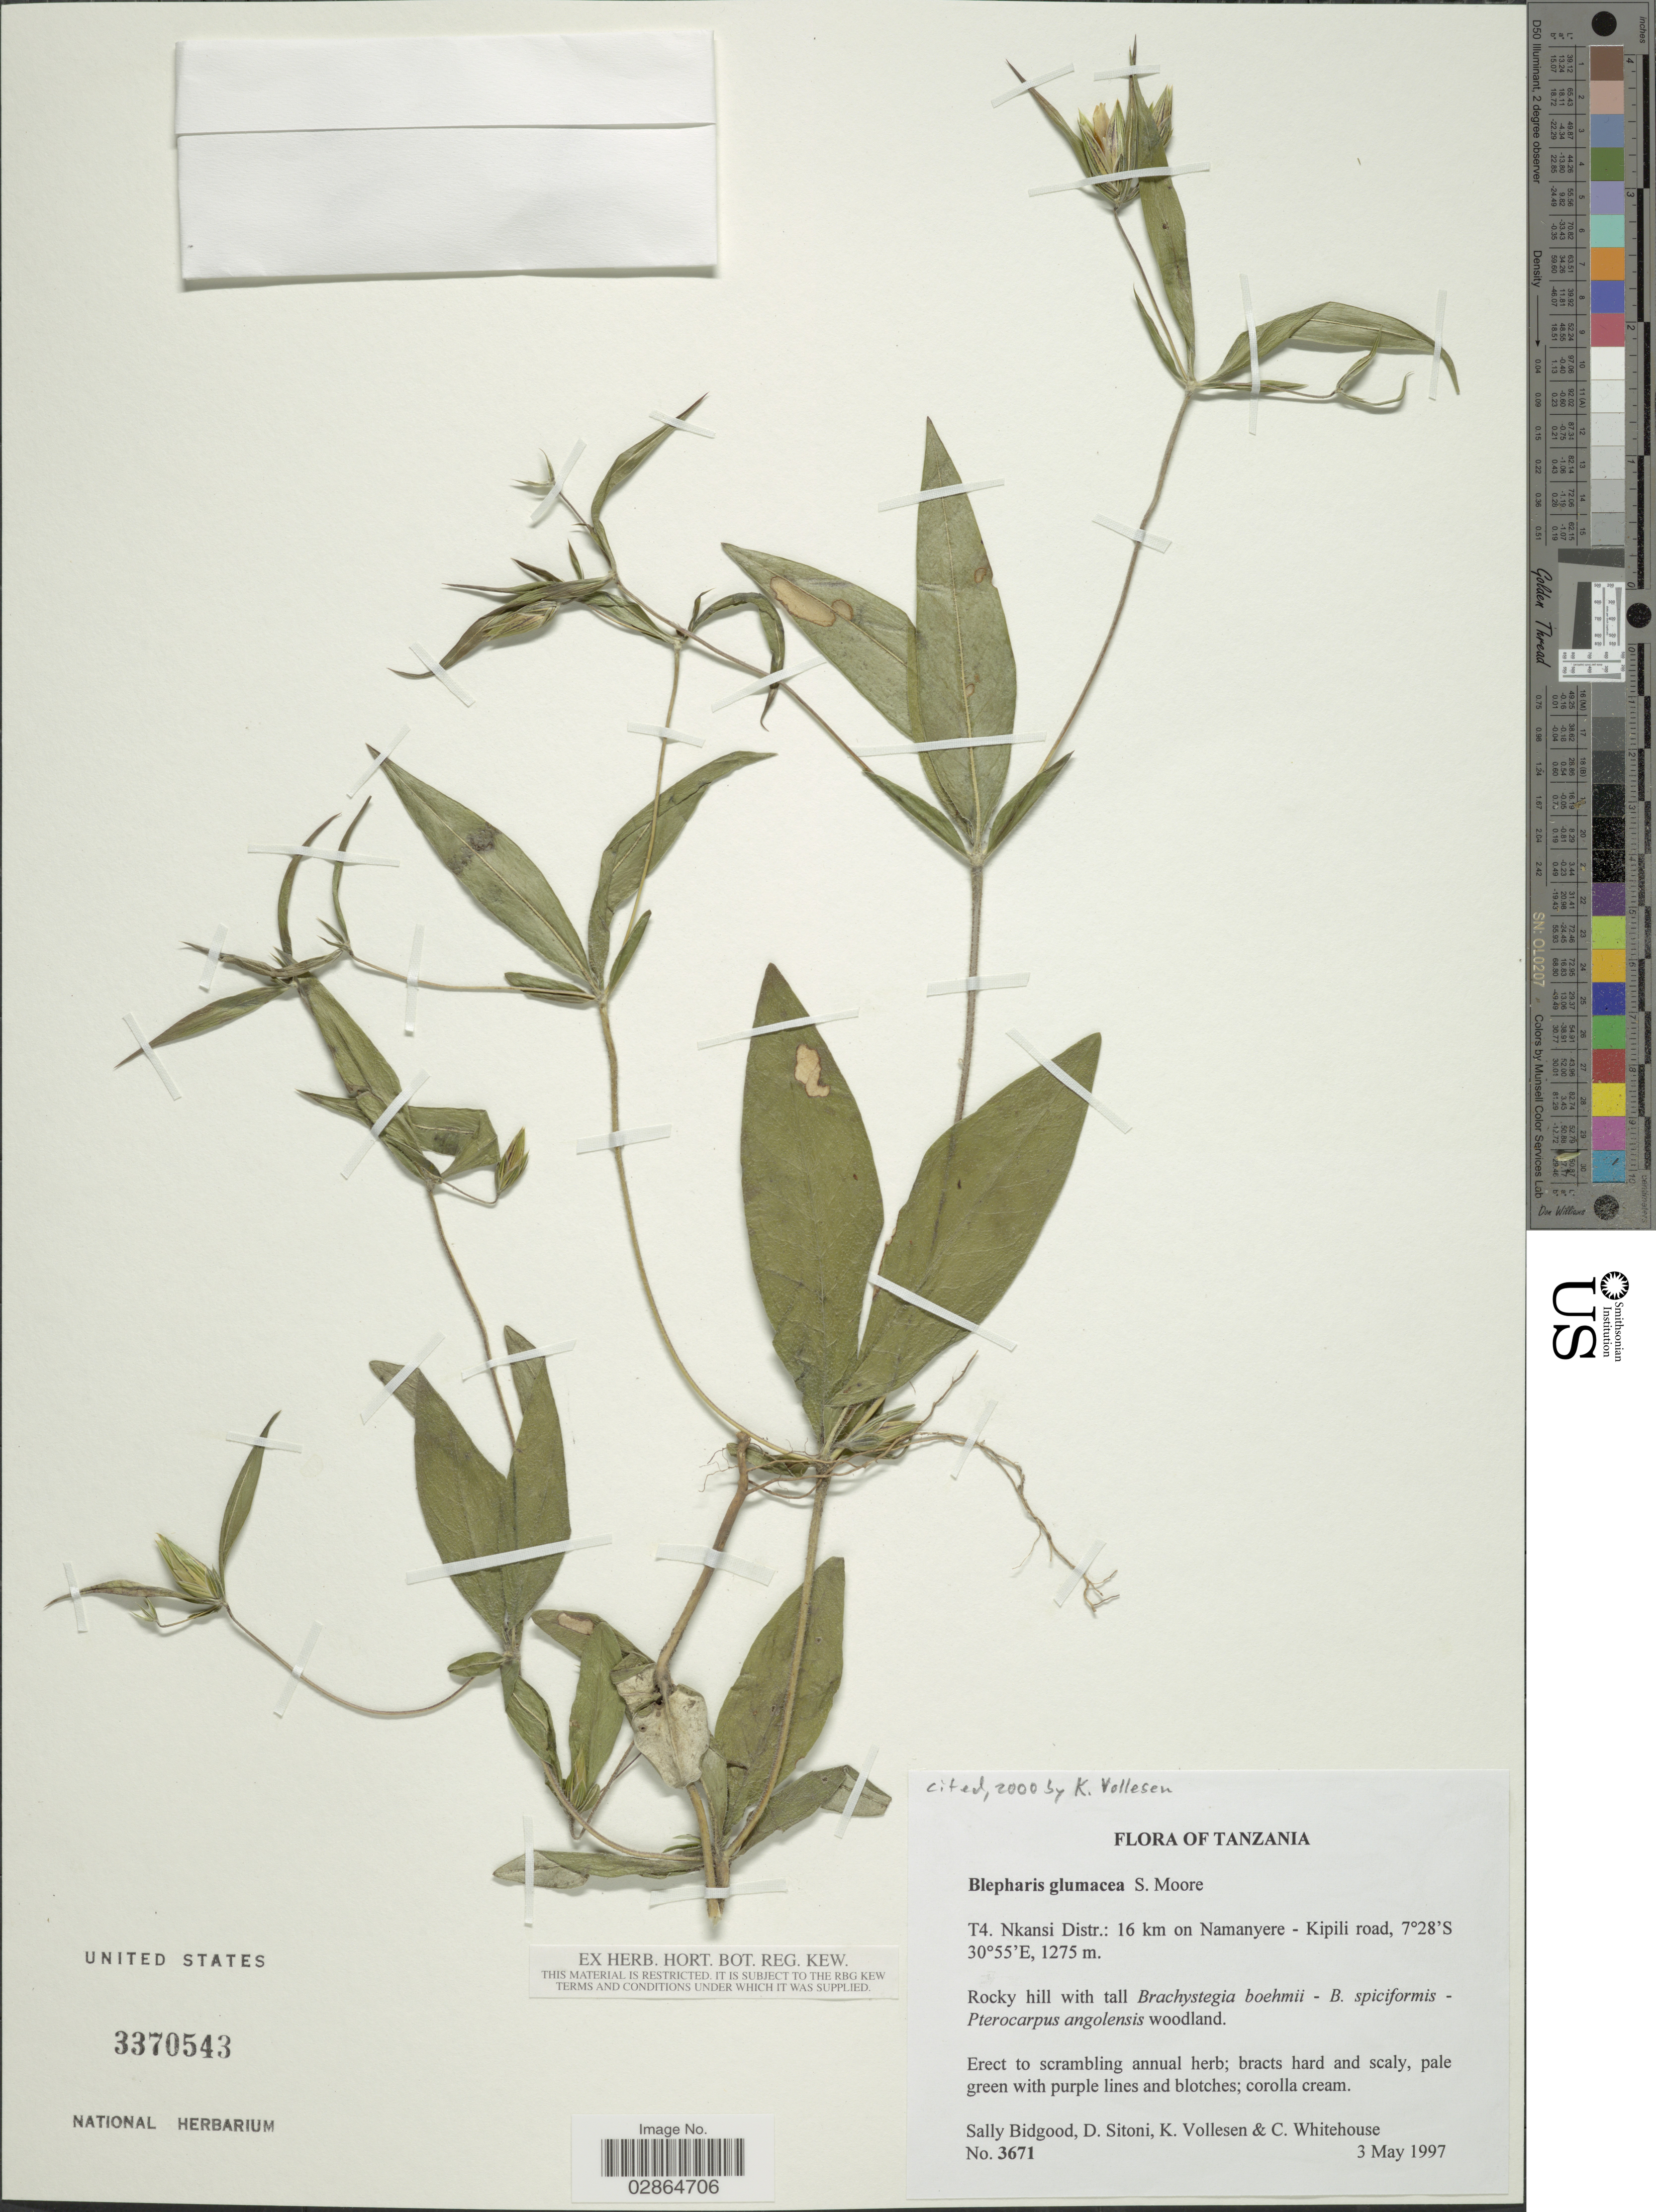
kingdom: Plantae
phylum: Tracheophyta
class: Magnoliopsida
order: Lamiales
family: Acanthaceae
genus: Blepharis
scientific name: Blepharis glumacea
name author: S. Moore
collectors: S. Bidgood, D. Sitoni, K. Vollesen & C. Whitehouse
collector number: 3671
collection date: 1997-05-03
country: Tanzania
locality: T4. Nkansi Distr.: 16 km on Namanyere - Kipili road.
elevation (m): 1275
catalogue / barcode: US 3370543